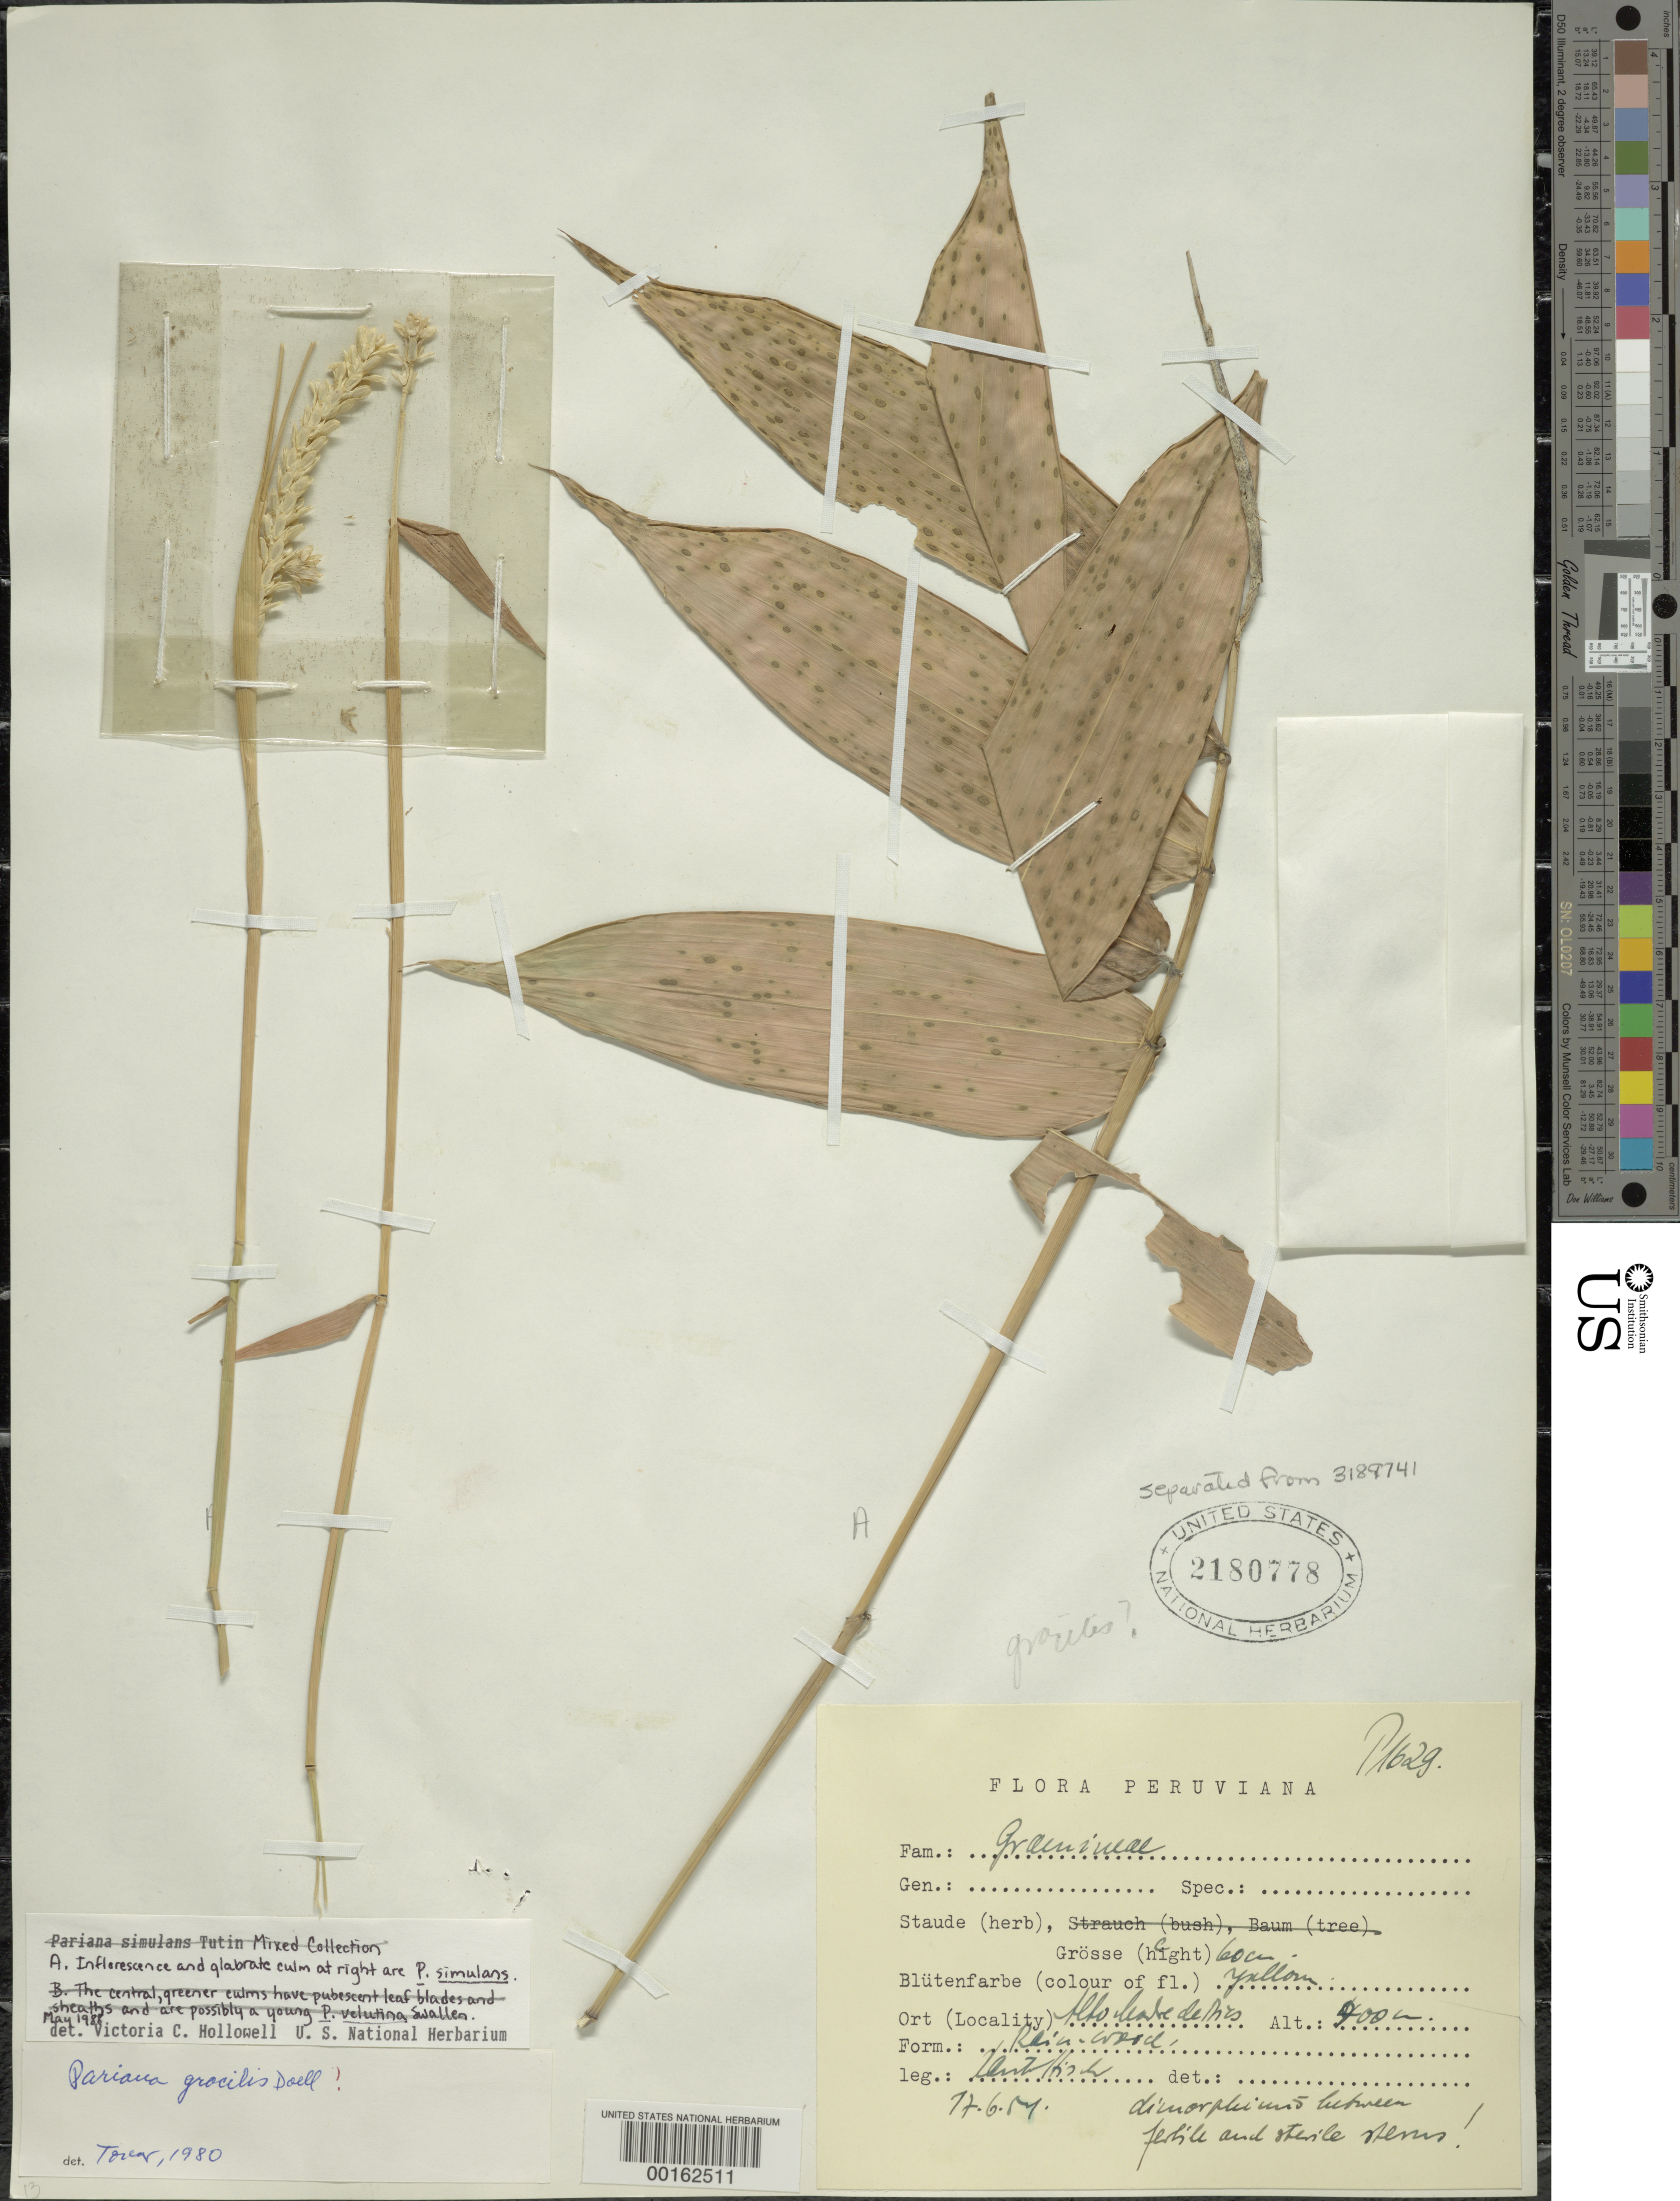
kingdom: Plantae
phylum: Tracheophyta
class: Liliopsida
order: Poales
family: Poaceae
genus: Pariana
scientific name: Pariana simulans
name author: Tutin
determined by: Hollowell, V. C., (USCH)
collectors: W. Rauh & G. Hirsch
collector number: P1629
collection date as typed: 17 Jun 1951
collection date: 1951-06-17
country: Peru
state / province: San Martín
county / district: Mariscal Cáceres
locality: Rio Huallaga, margen Derecha del; Balsa Probana; dtto. Tocache Nuevo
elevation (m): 400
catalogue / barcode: US 2180778